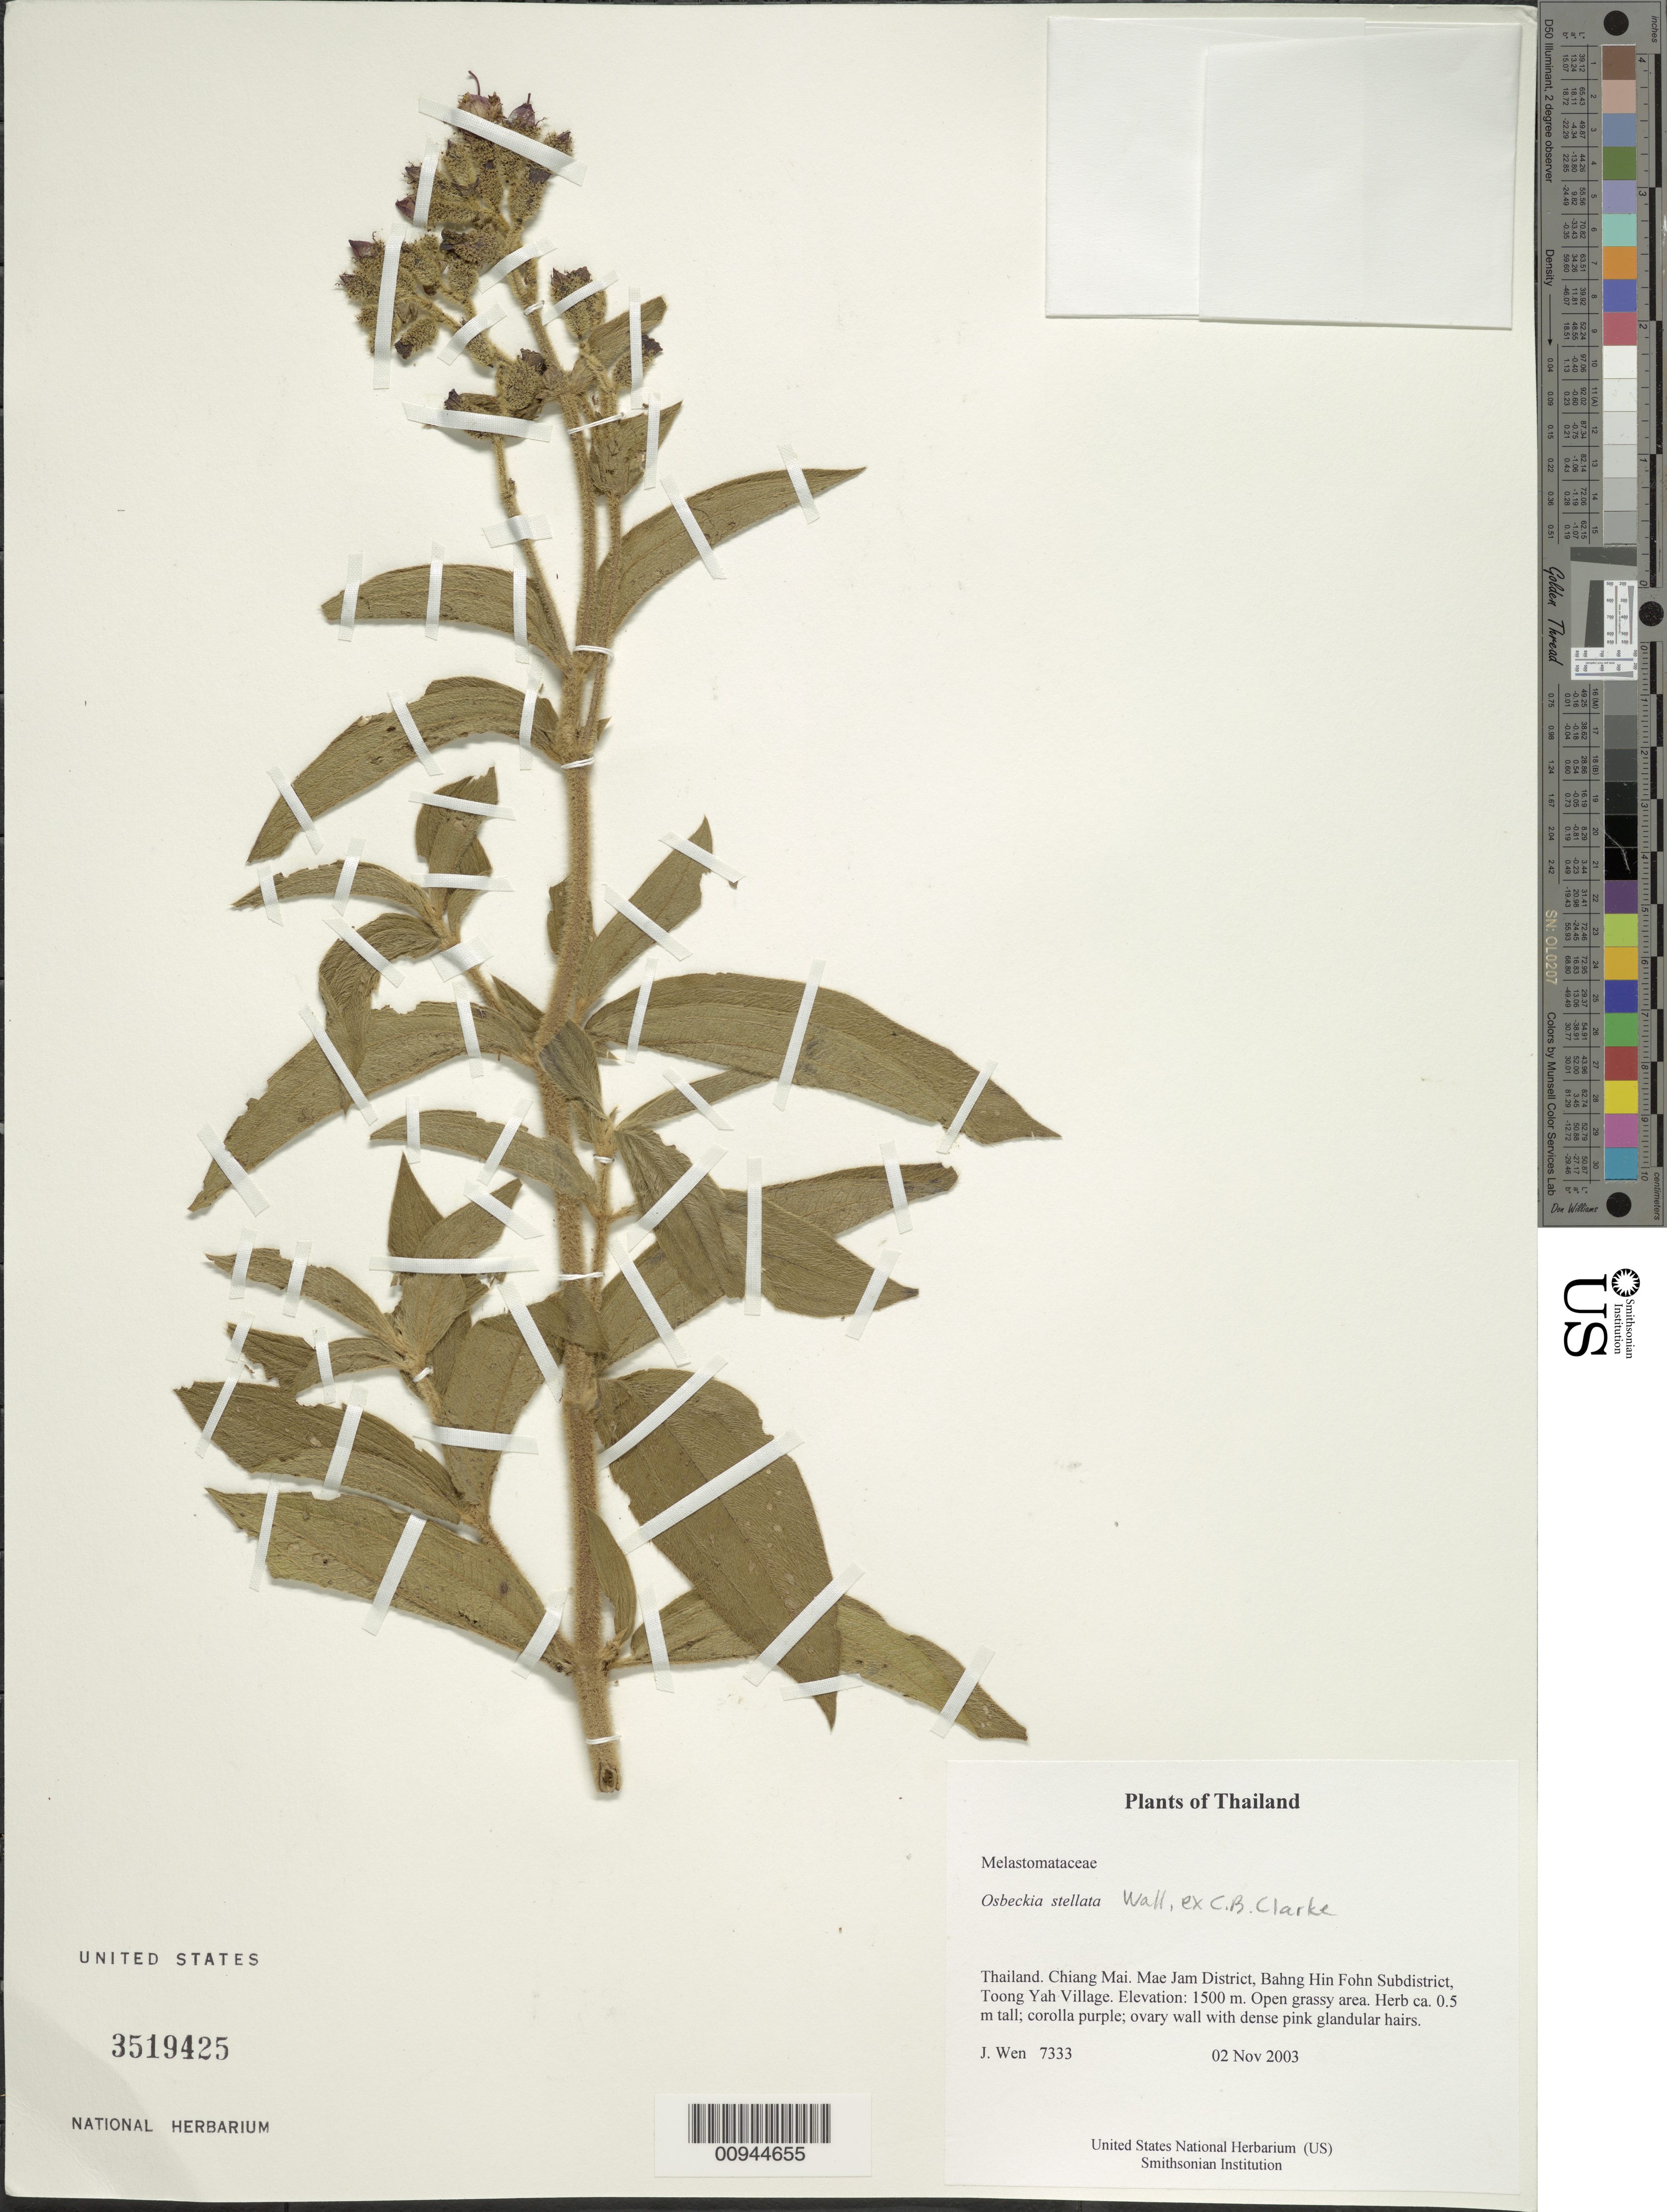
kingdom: Plantae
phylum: Tracheophyta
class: Magnoliopsida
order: Myrtales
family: Melastomataceae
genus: Osbeckia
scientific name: Osbeckia stellata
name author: Wall. ex C.B. Clarke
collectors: J. Wen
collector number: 7333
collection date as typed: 02 Nov 2003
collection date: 2003-11-02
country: Thailand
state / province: Chiang Mai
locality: Mae Jam District, Bahng Hin Fohn Subdistrict, Toong Yah Village.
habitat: Open grassy area.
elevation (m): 1500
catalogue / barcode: US 3519425